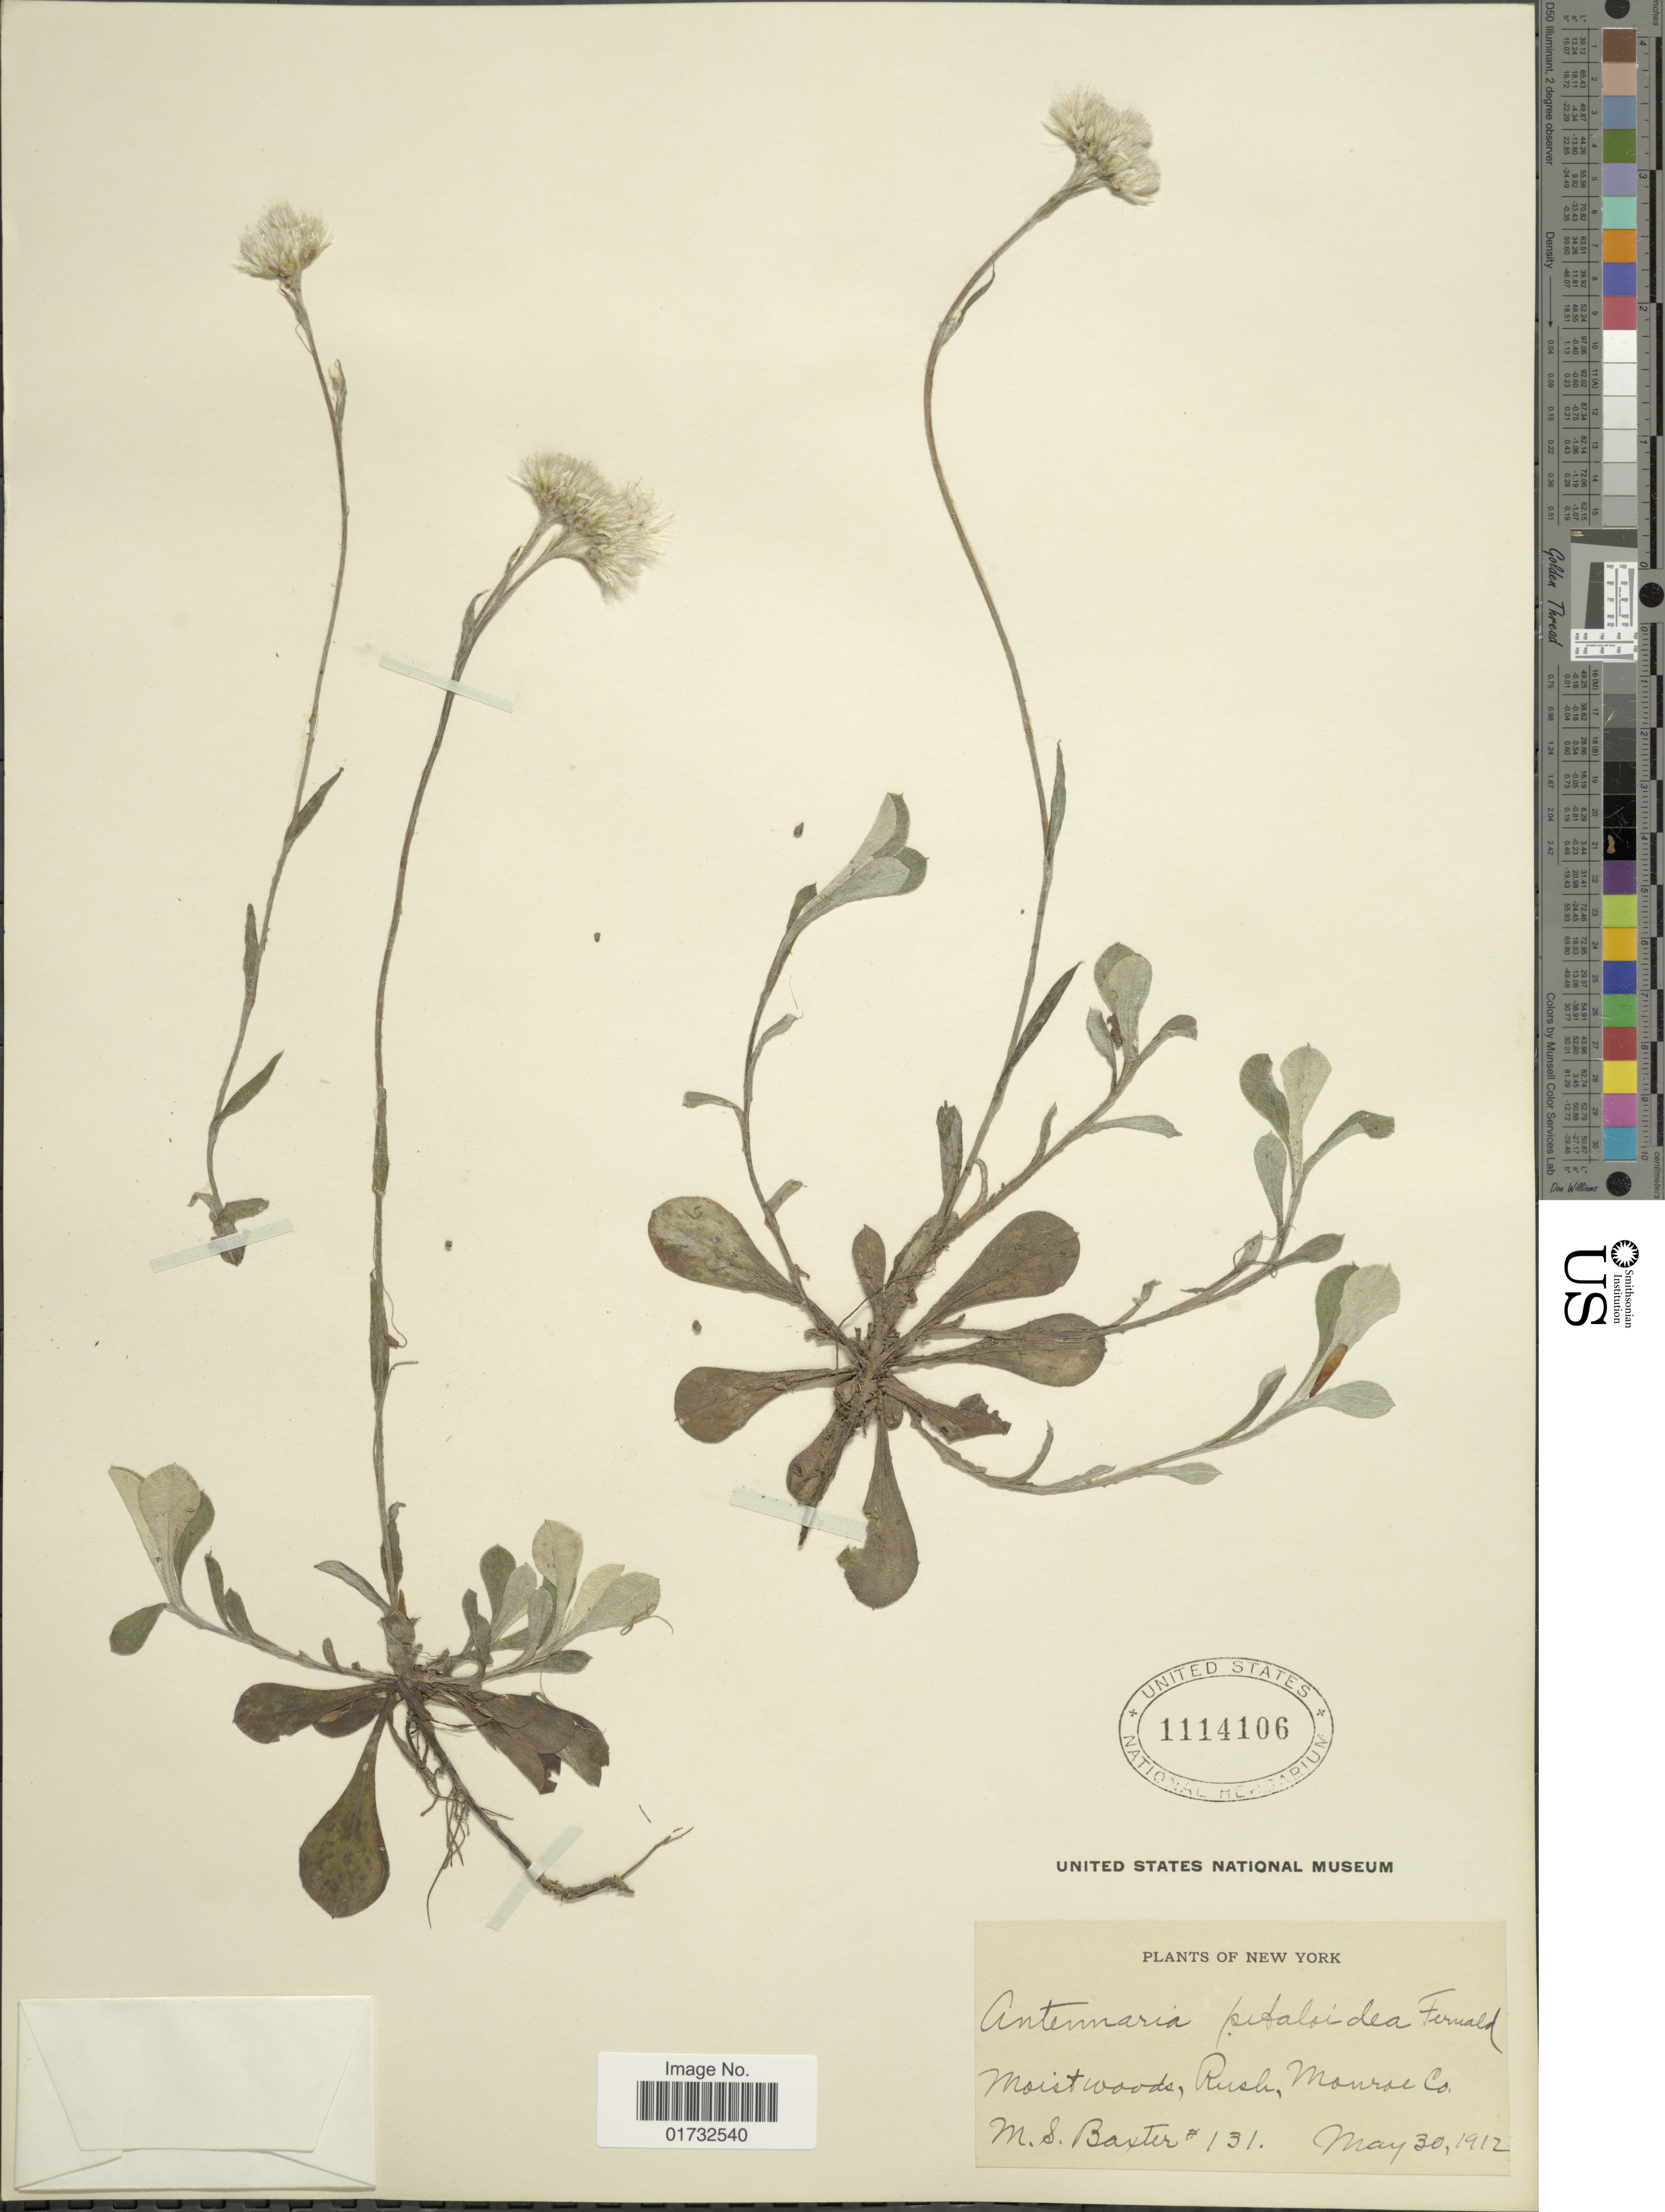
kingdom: Plantae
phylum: Tracheophyta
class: Magnoliopsida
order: Asterales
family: Asteraceae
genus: Antennaria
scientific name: Antennaria petaloidea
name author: (Fernald) Fernald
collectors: M. Baxter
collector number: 131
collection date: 1912-05-30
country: United States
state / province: New York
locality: Rush, Monroe Co.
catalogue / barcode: US 1114106